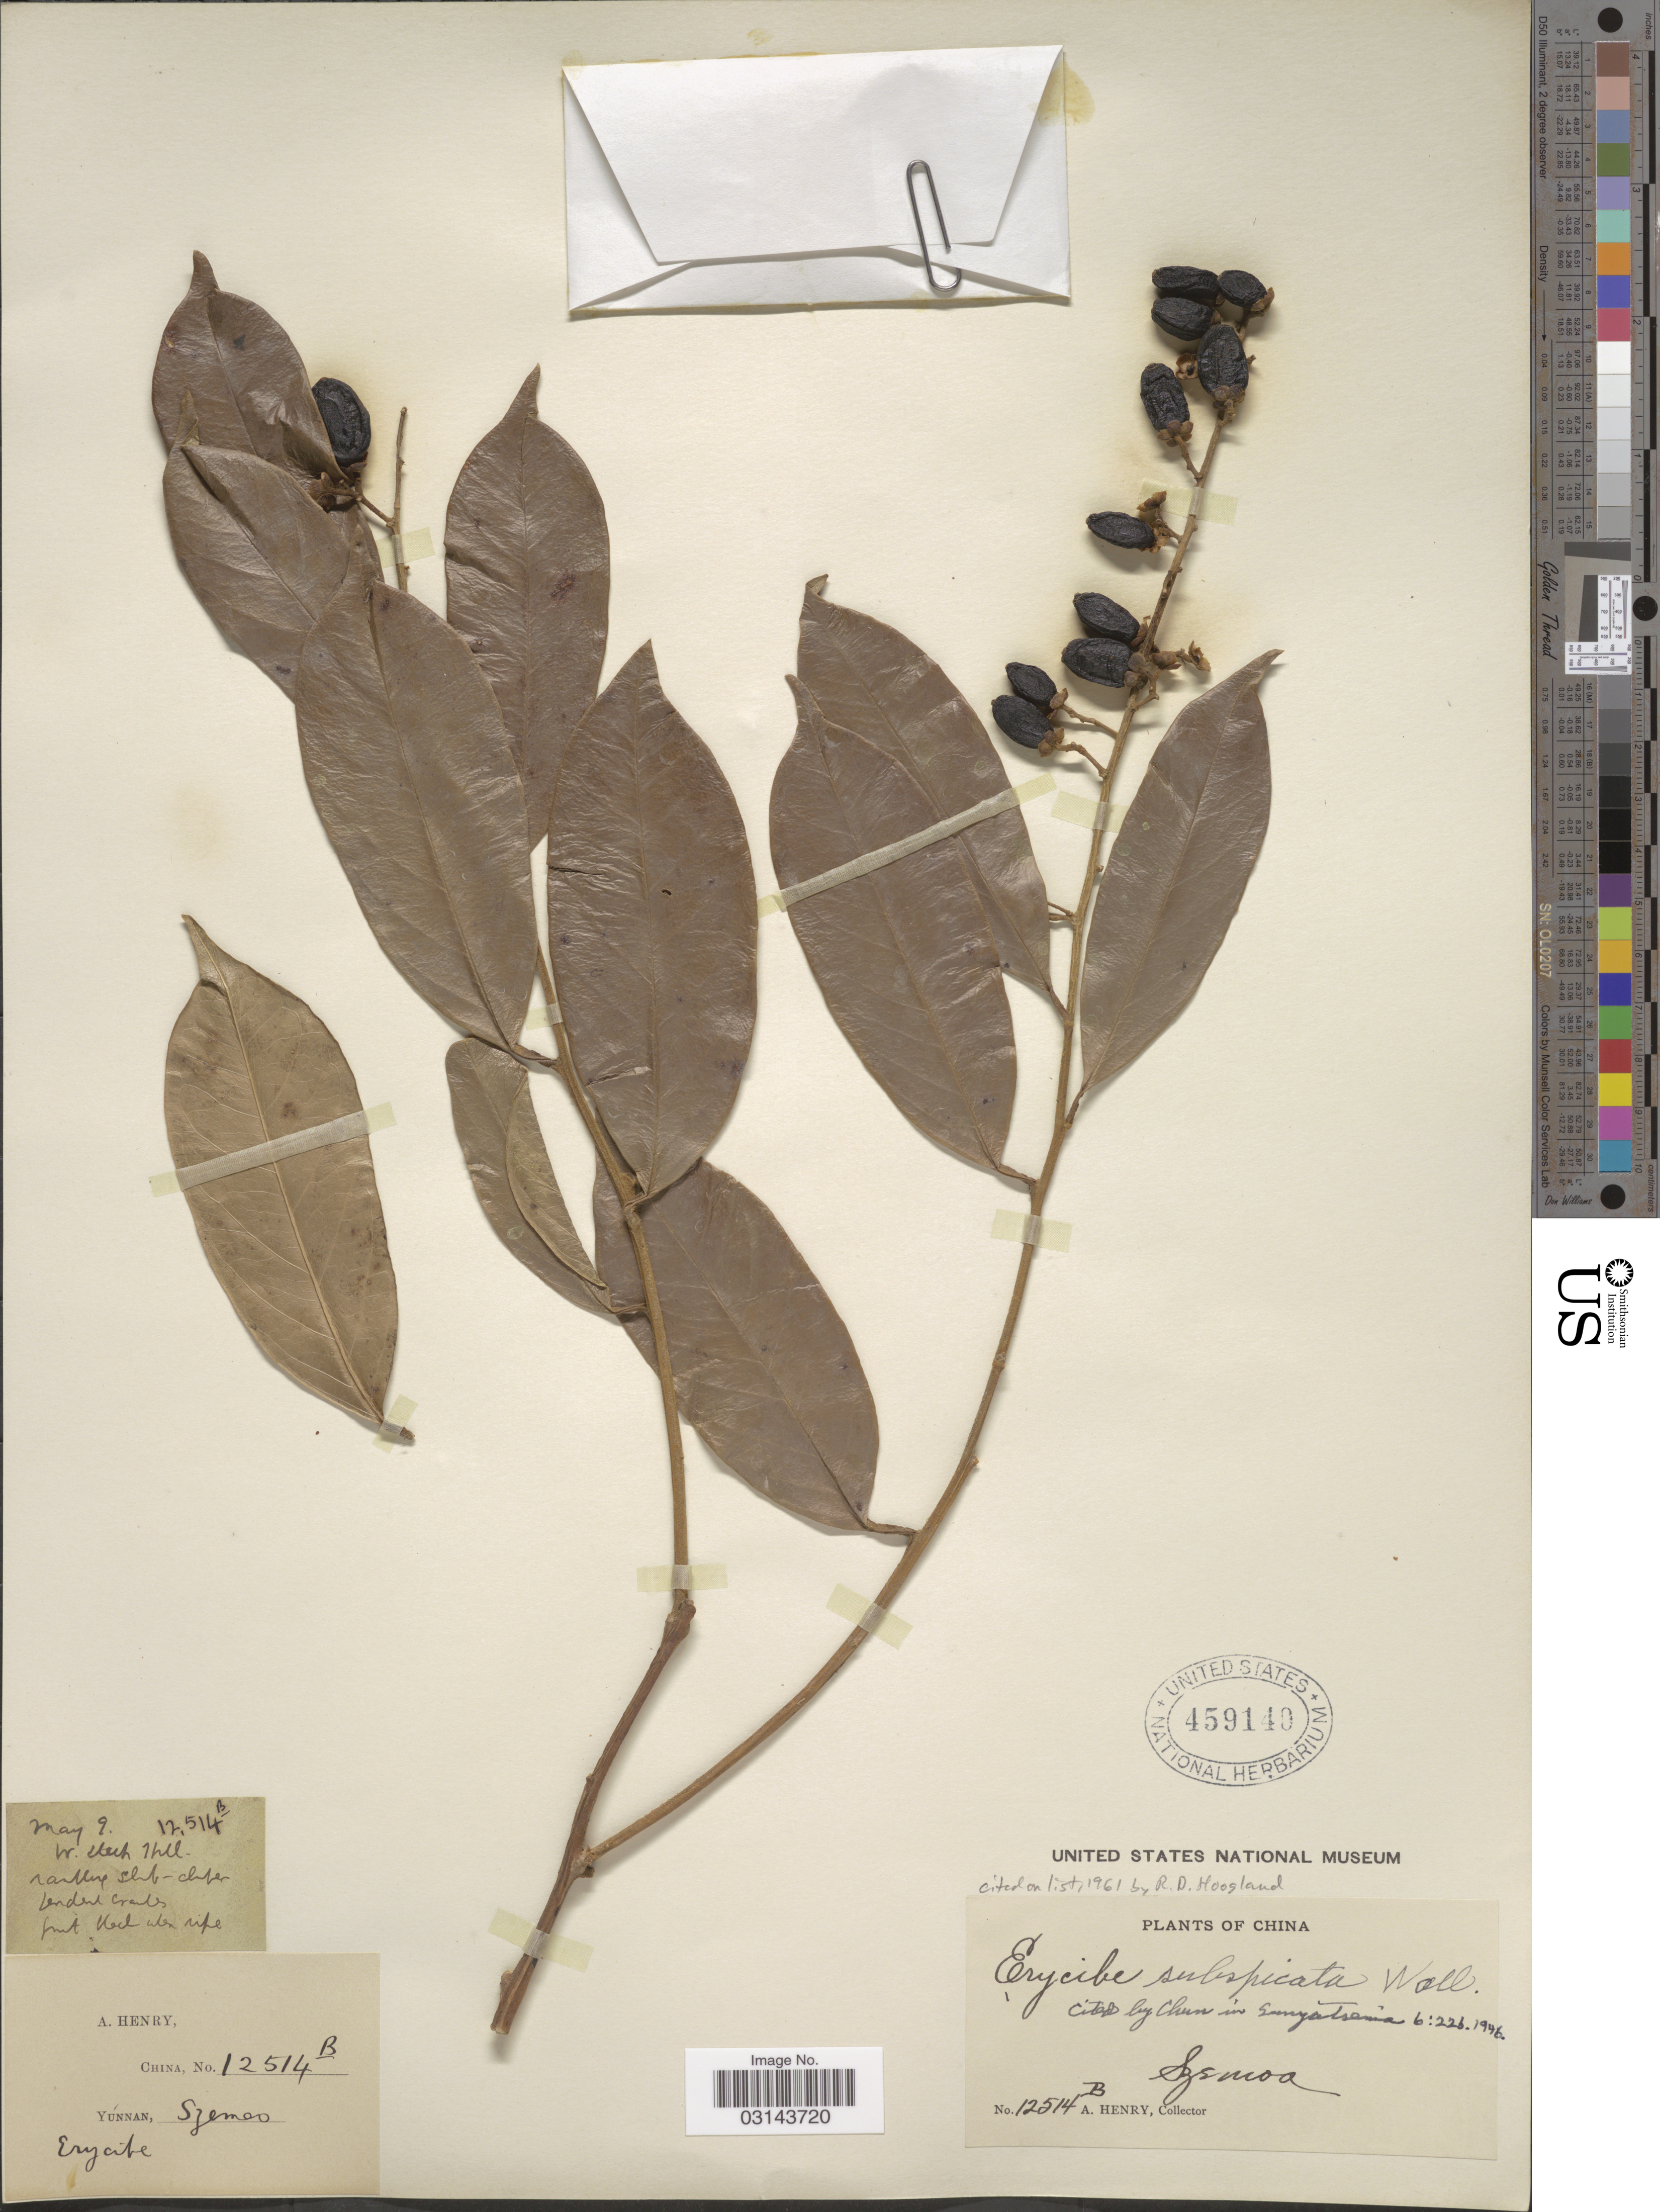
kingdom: Plantae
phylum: Tracheophyta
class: Magnoliopsida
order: Solanales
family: Convolvulaceae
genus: Erycibe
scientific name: Erycibe subspicata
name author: Wall. ex G. Don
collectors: A. Henry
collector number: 12514 B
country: China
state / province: Yunnan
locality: W. Stech Hill. Szemoa.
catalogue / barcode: US 459140